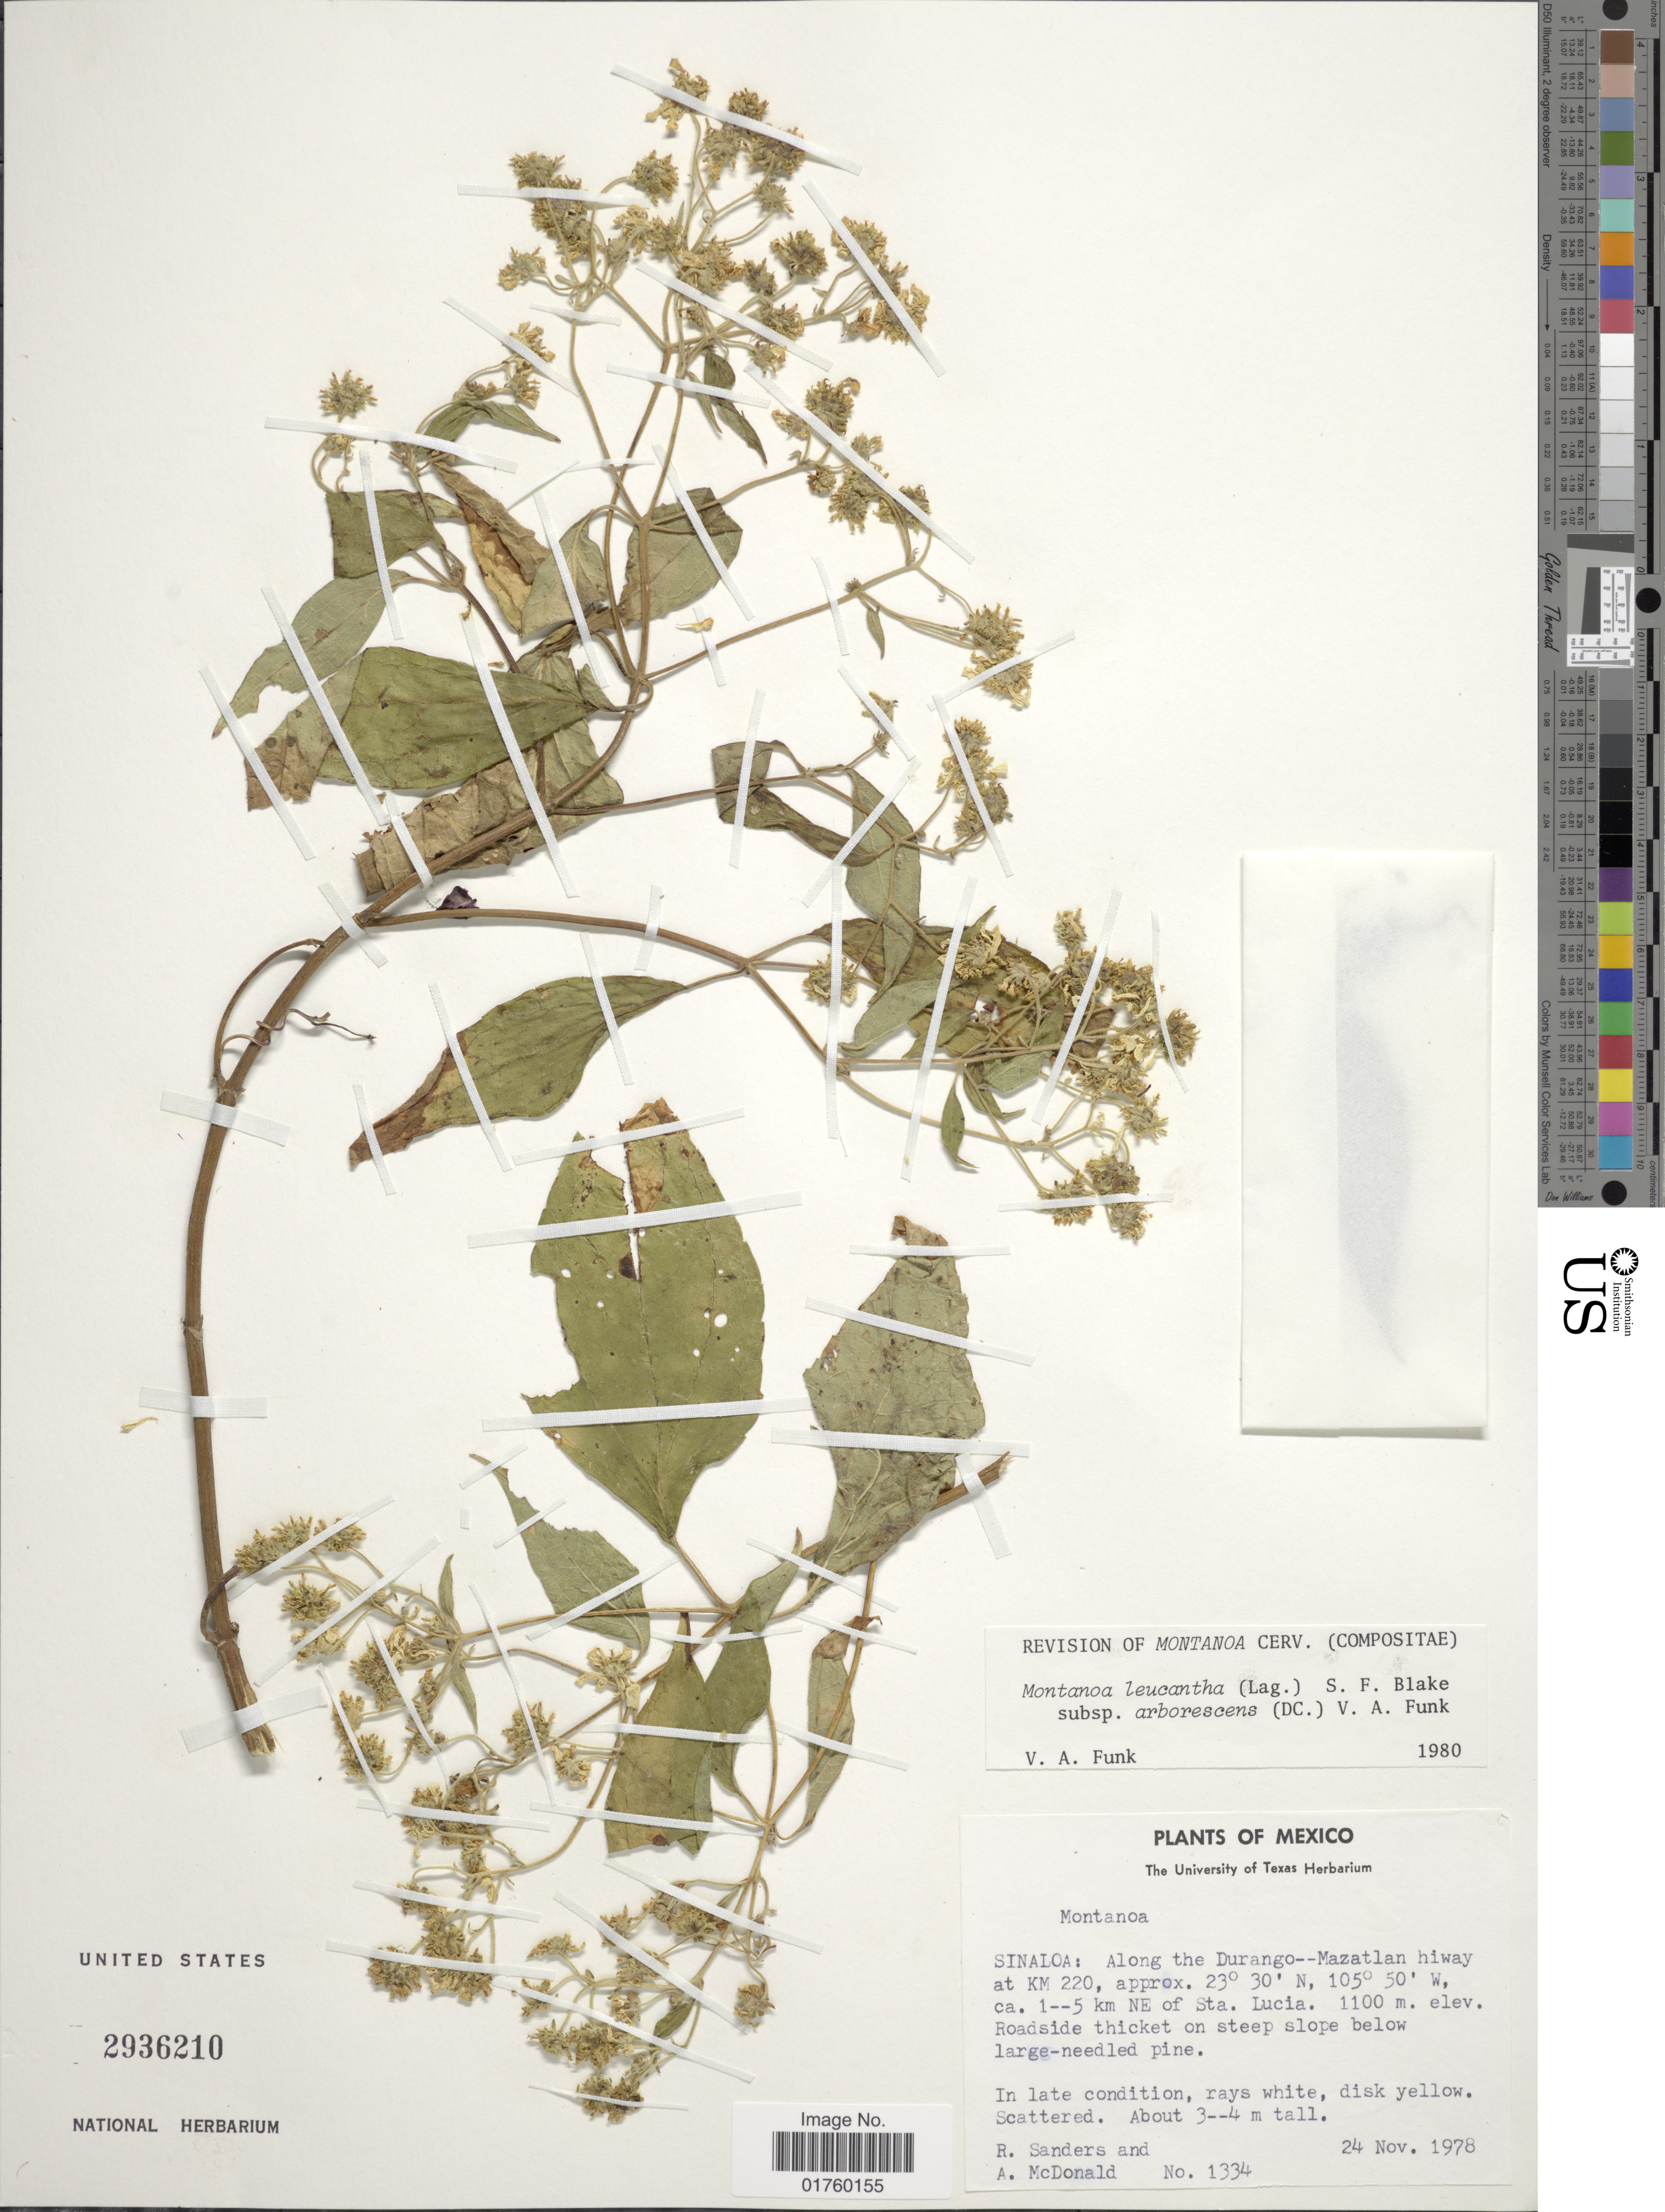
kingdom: Plantae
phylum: Tracheophyta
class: Magnoliopsida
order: Asterales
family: Asteraceae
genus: Montanoa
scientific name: Montanoa leucantha subsp. arborescens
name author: (DC.) V.A. Funk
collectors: R. Sanders & A. McDonald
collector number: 1334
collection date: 1978-11-24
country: Mexico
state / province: Sinaloa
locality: Along the Durang-Mazatlan hiway at KM 220, ca. 1-5 km NE of Sta. Lucia, roadside thicket on steep slope below large-needled pine.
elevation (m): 1100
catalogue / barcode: US 2936210